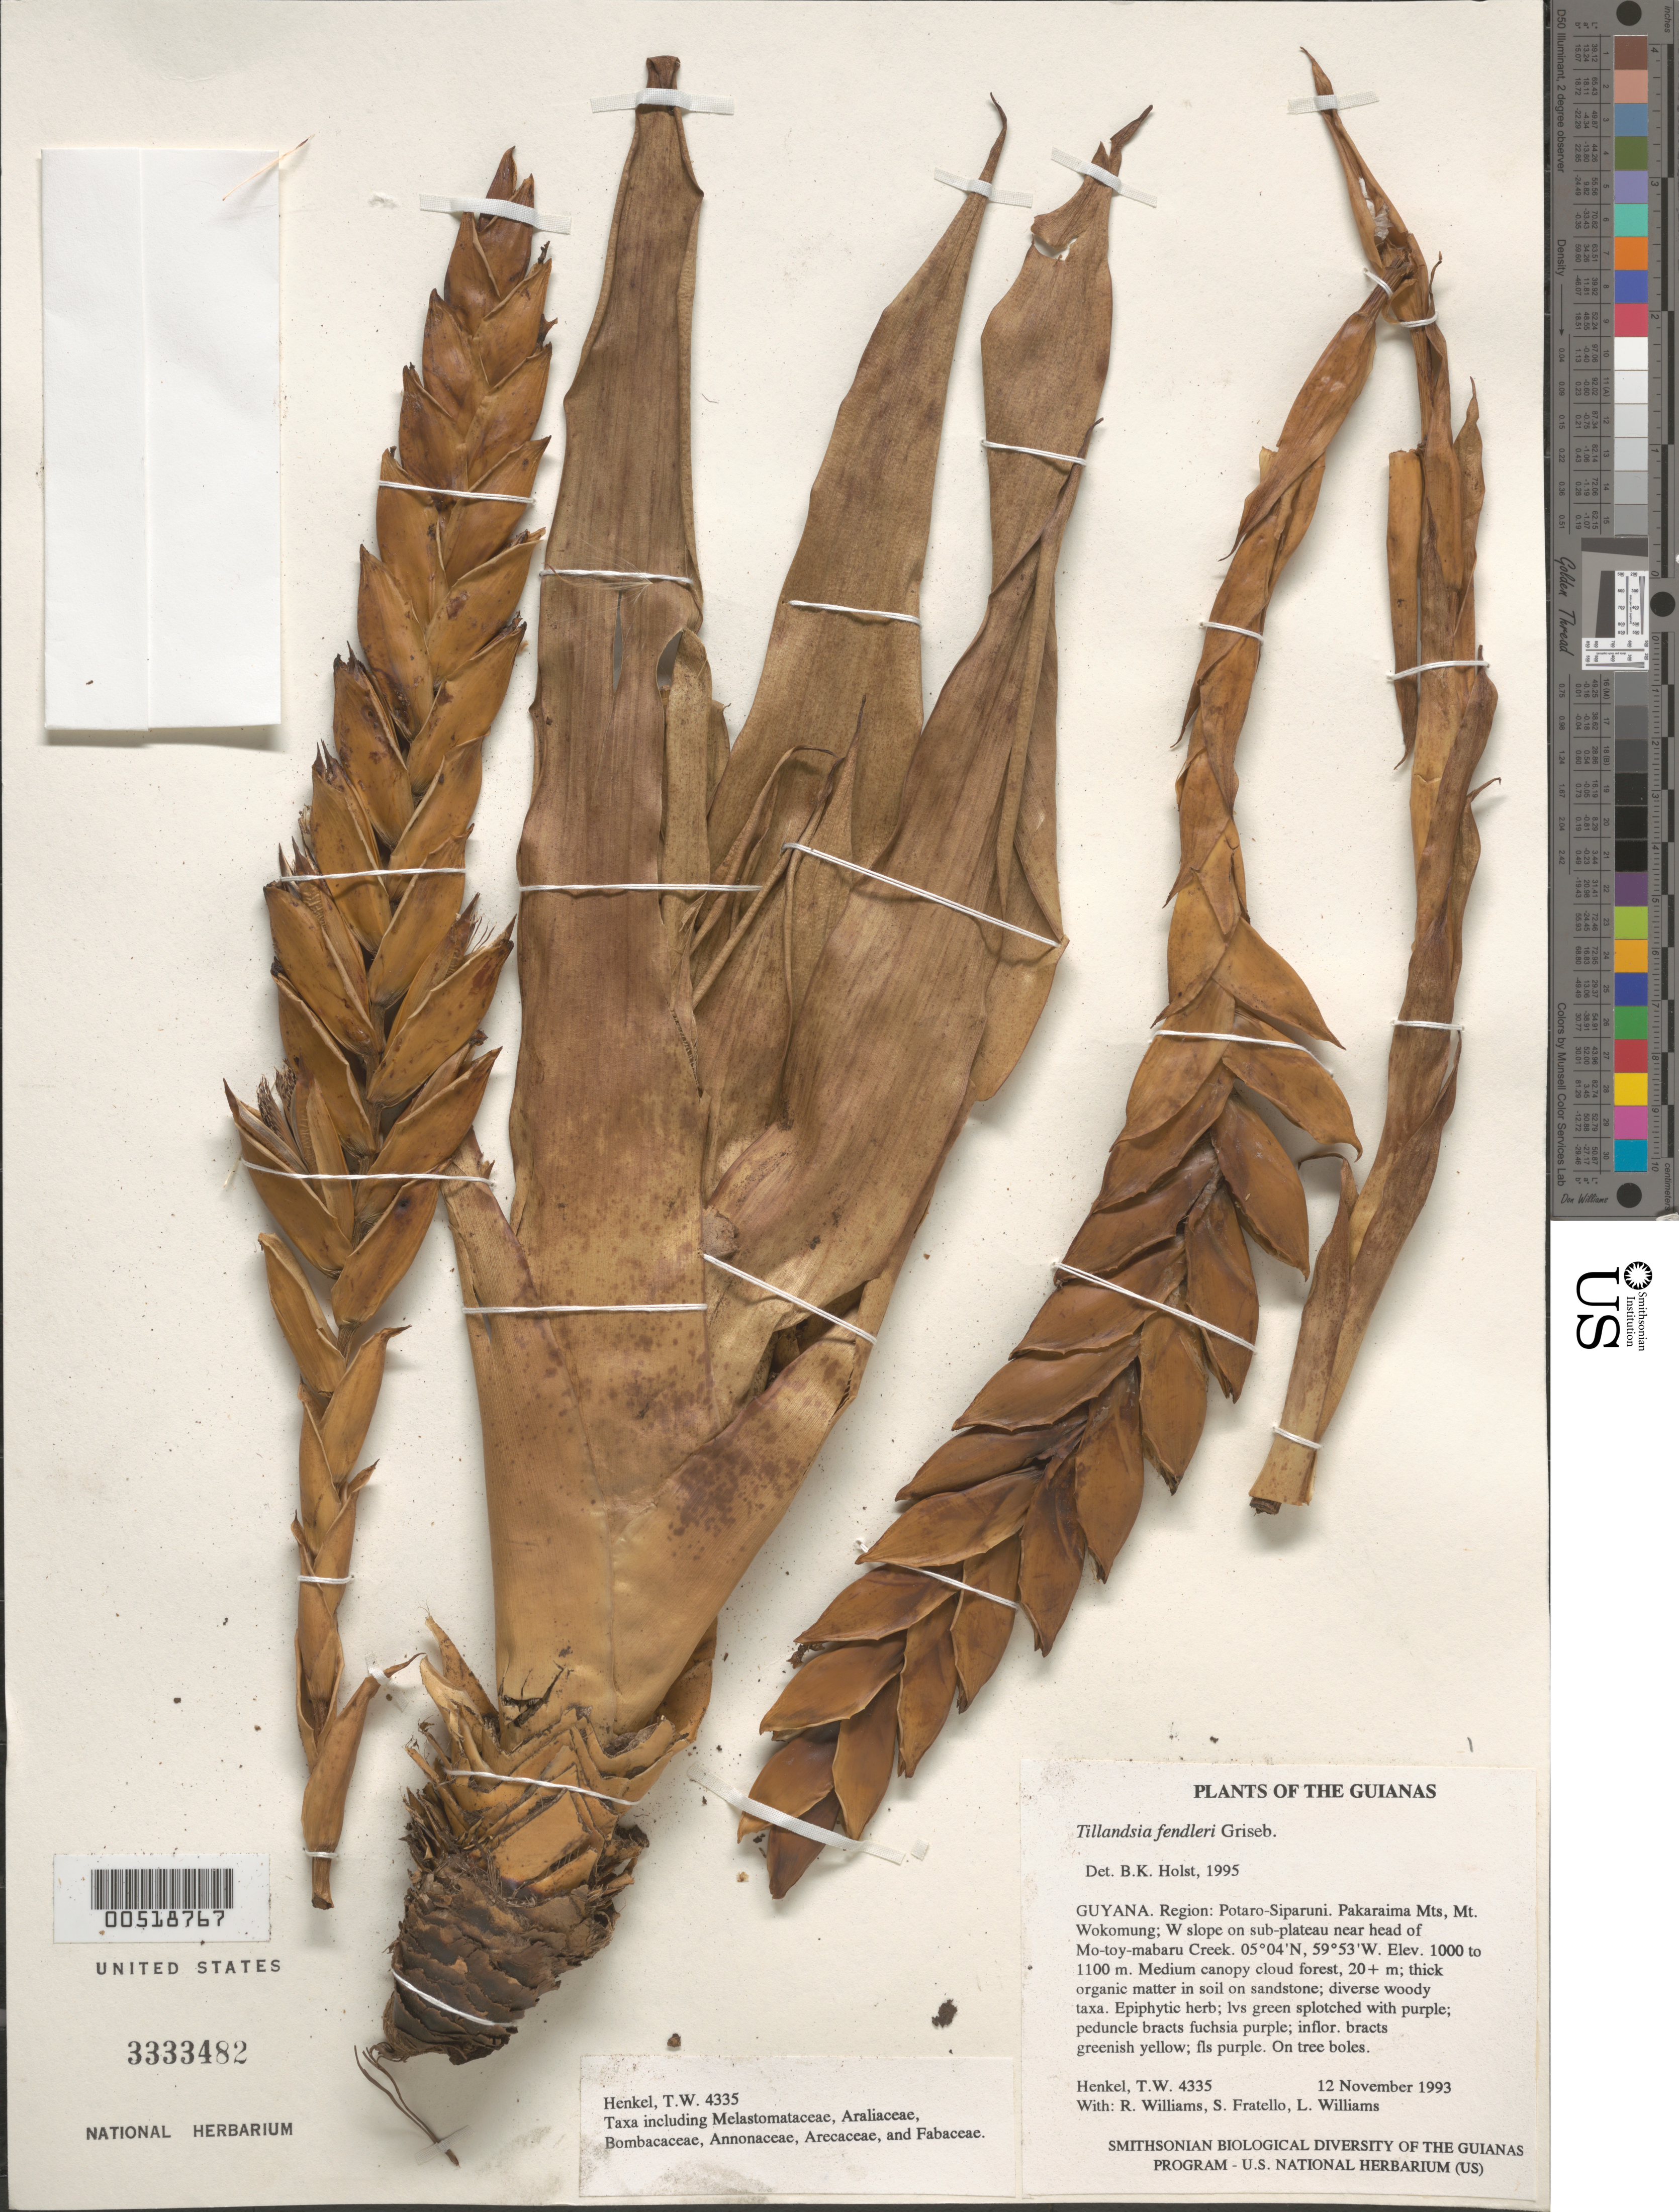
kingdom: Plantae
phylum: Tracheophyta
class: Liliopsida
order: Poales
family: Bromeliaceae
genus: Tillandsia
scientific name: Tillandsia fendleri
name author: Griseb.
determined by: Holst, Bruce K.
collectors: T. Henkel, R. Williams, S. Fratello & L. Williams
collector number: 4335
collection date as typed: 12 November 1993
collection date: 1993-11-12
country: Guyana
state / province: Potaro-Siparuni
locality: Pakaraima Mts, Mt. Wokomung; W slope on sub-plateau near head of Mo-toy-mabaru Creek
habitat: Medium canopy cloud forest, 20+ m; thick organic matter in soil on sandstone; diverse woody taxa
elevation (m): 1000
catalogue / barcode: US 3333482